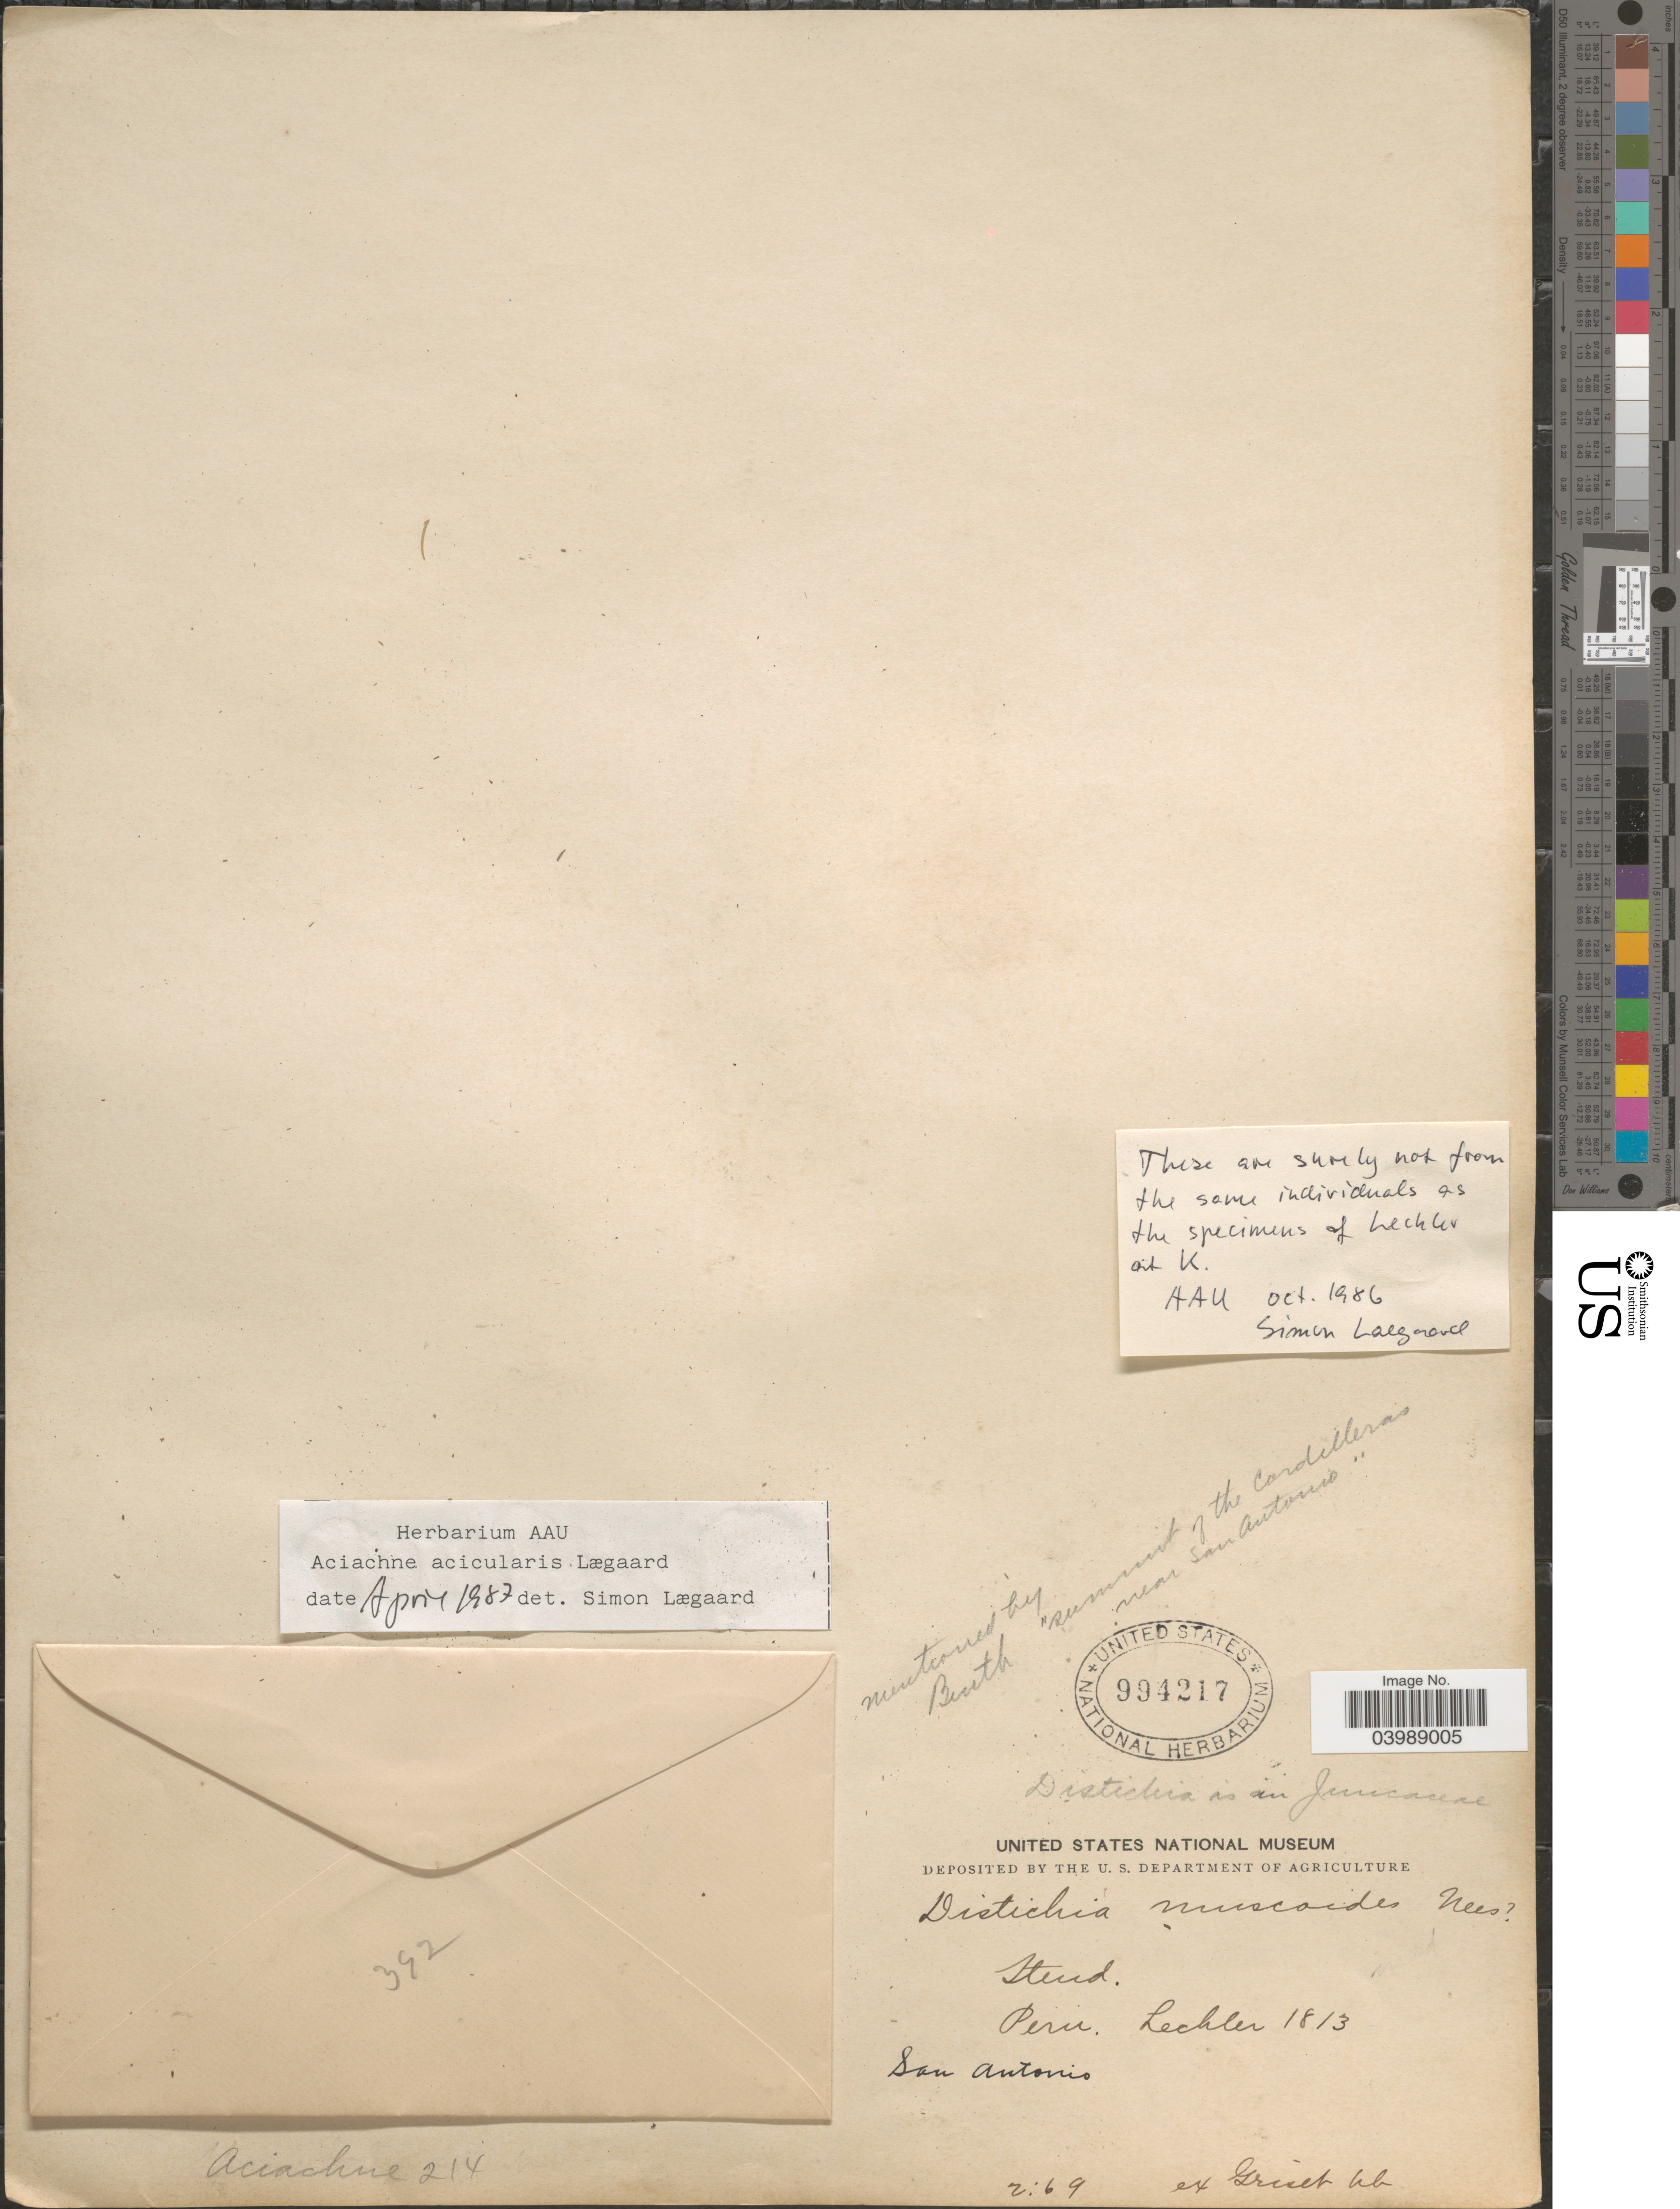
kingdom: Plantae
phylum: Tracheophyta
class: Liliopsida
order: Poales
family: Poaceae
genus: Aciachne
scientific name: Aciachne acicularis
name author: Lægaard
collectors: -. Lechler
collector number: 1813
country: Peru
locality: Summit of the Cordilleras near San Antonio.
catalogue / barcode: US 994217